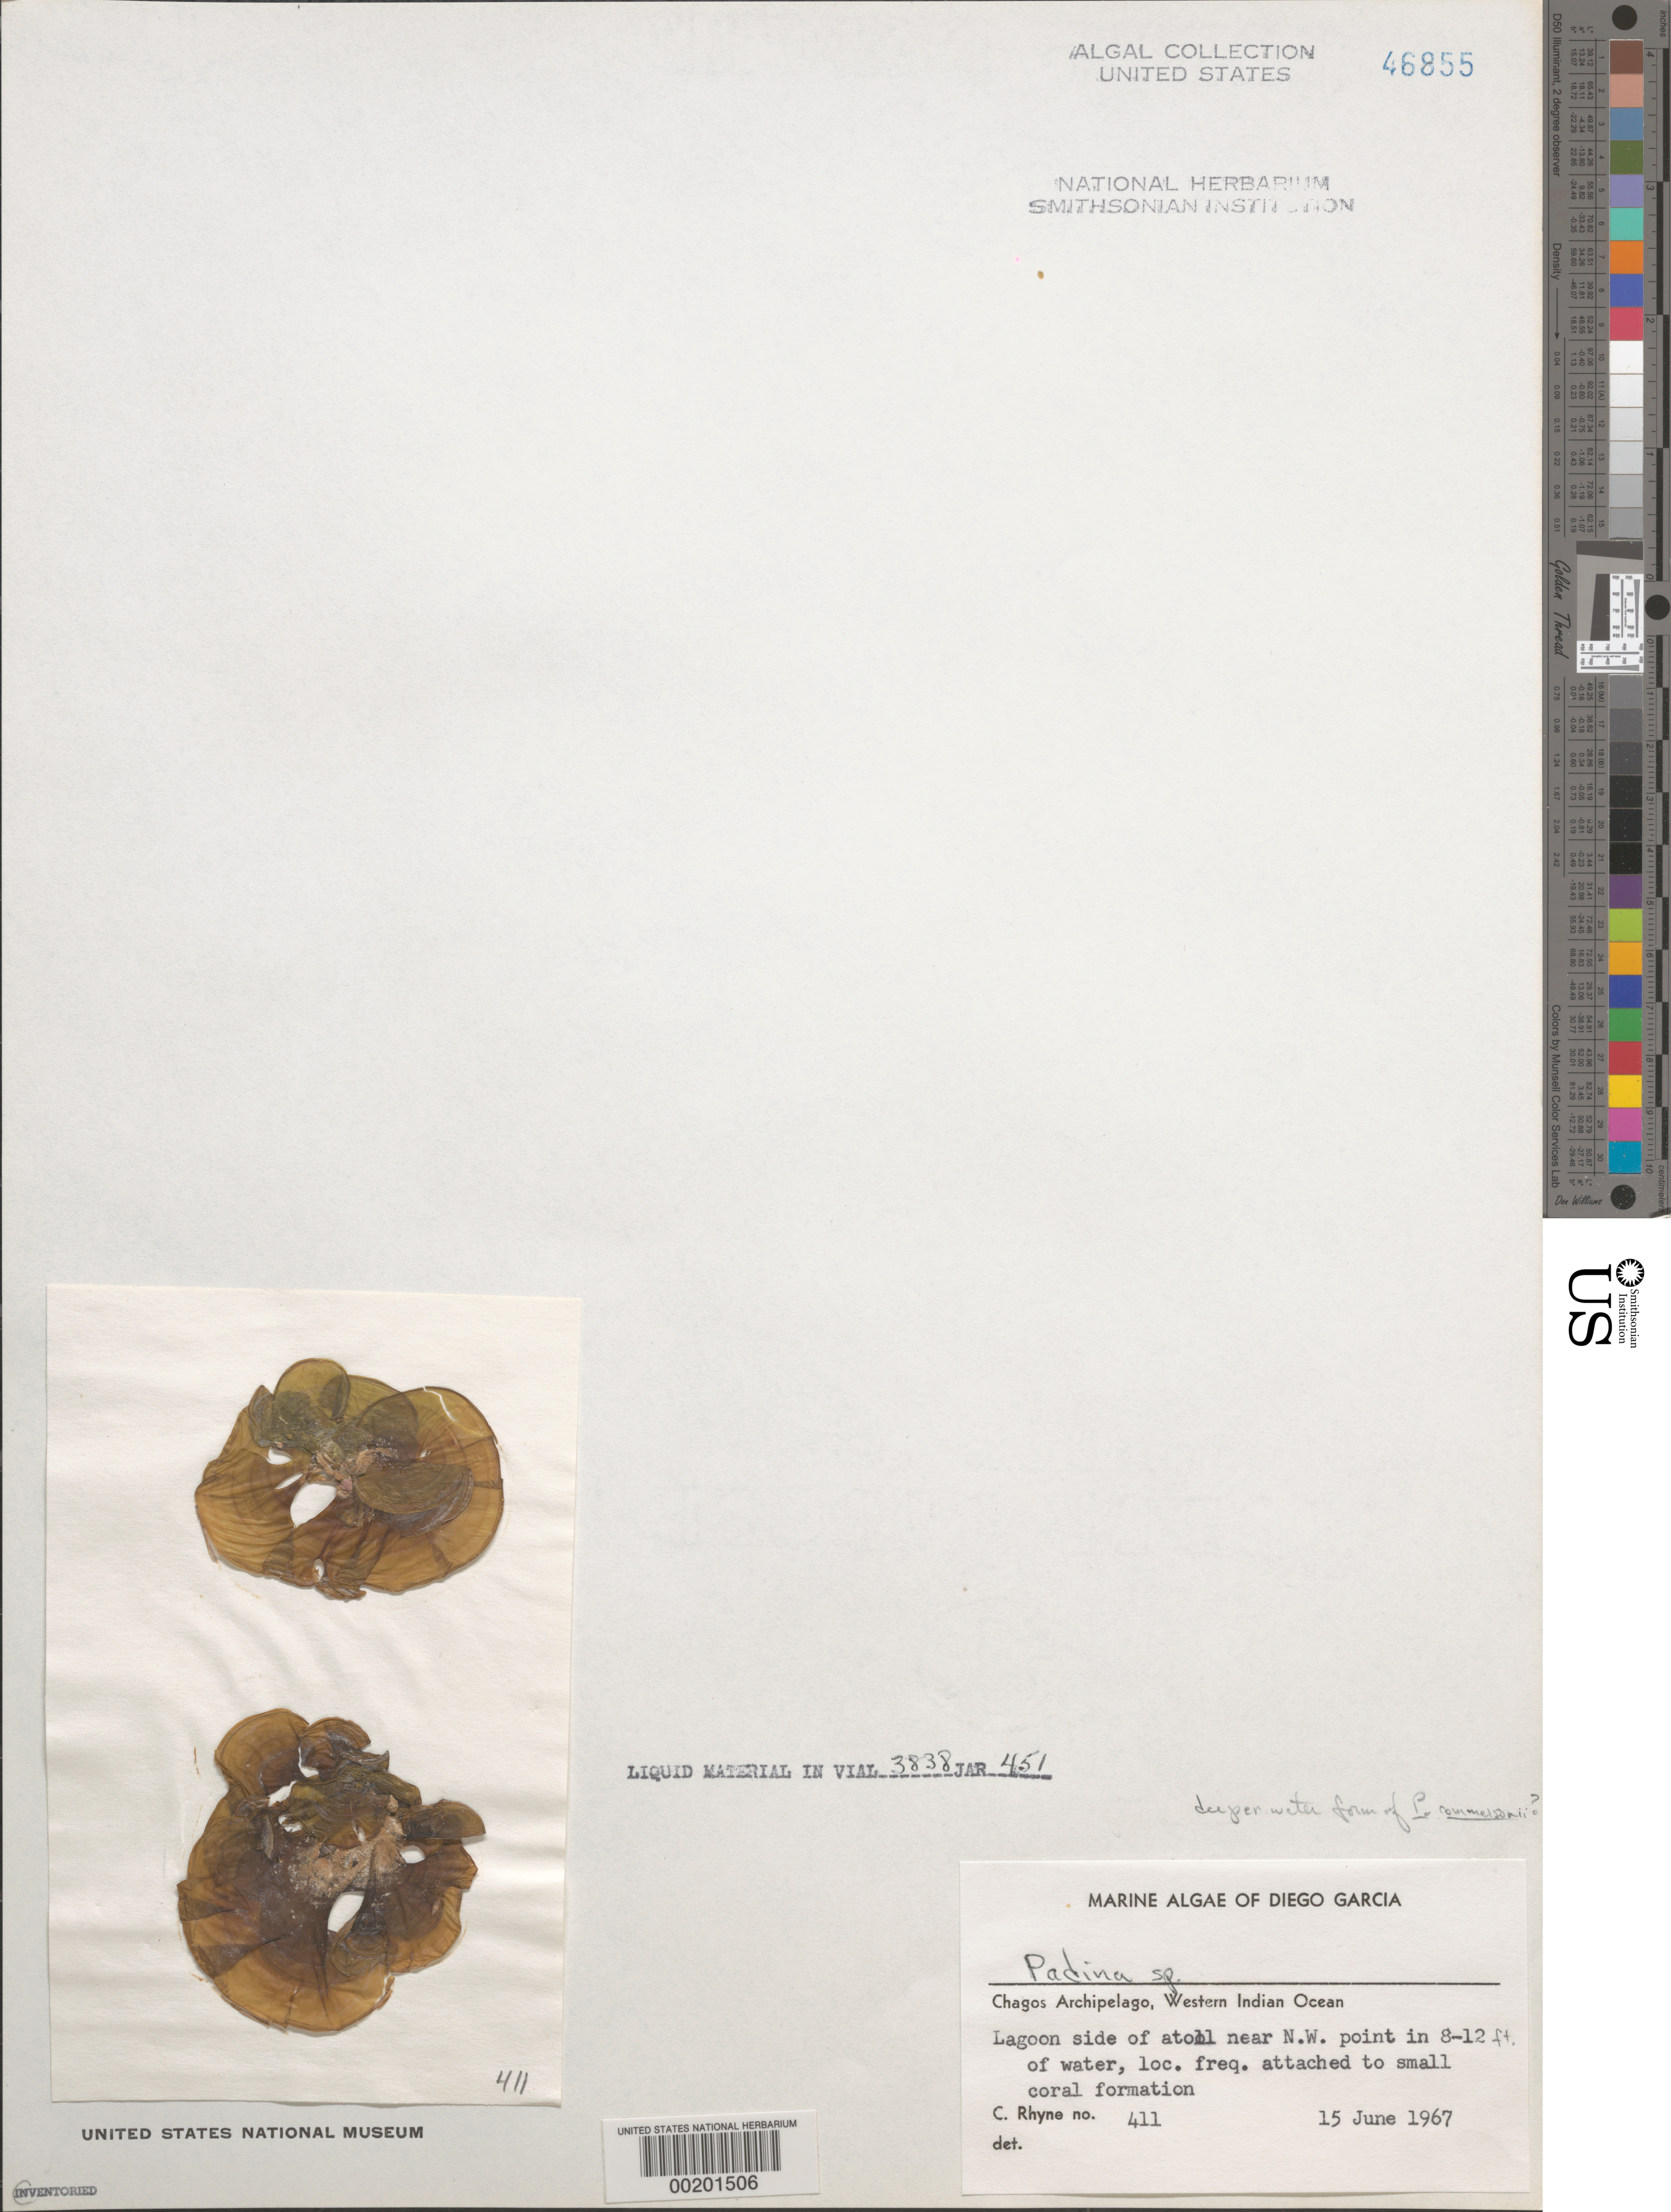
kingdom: Chromista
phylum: Ochrophyta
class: Phaeophyceae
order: Dictyotales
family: Dictyotaceae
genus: Padina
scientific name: Padina sp.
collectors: C. Rhyne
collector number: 411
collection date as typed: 15 Jun 1967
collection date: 1967-06-15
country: British Indian Ocean Territory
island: Diego Garcia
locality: Near Northwest Point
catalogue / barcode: US 46855